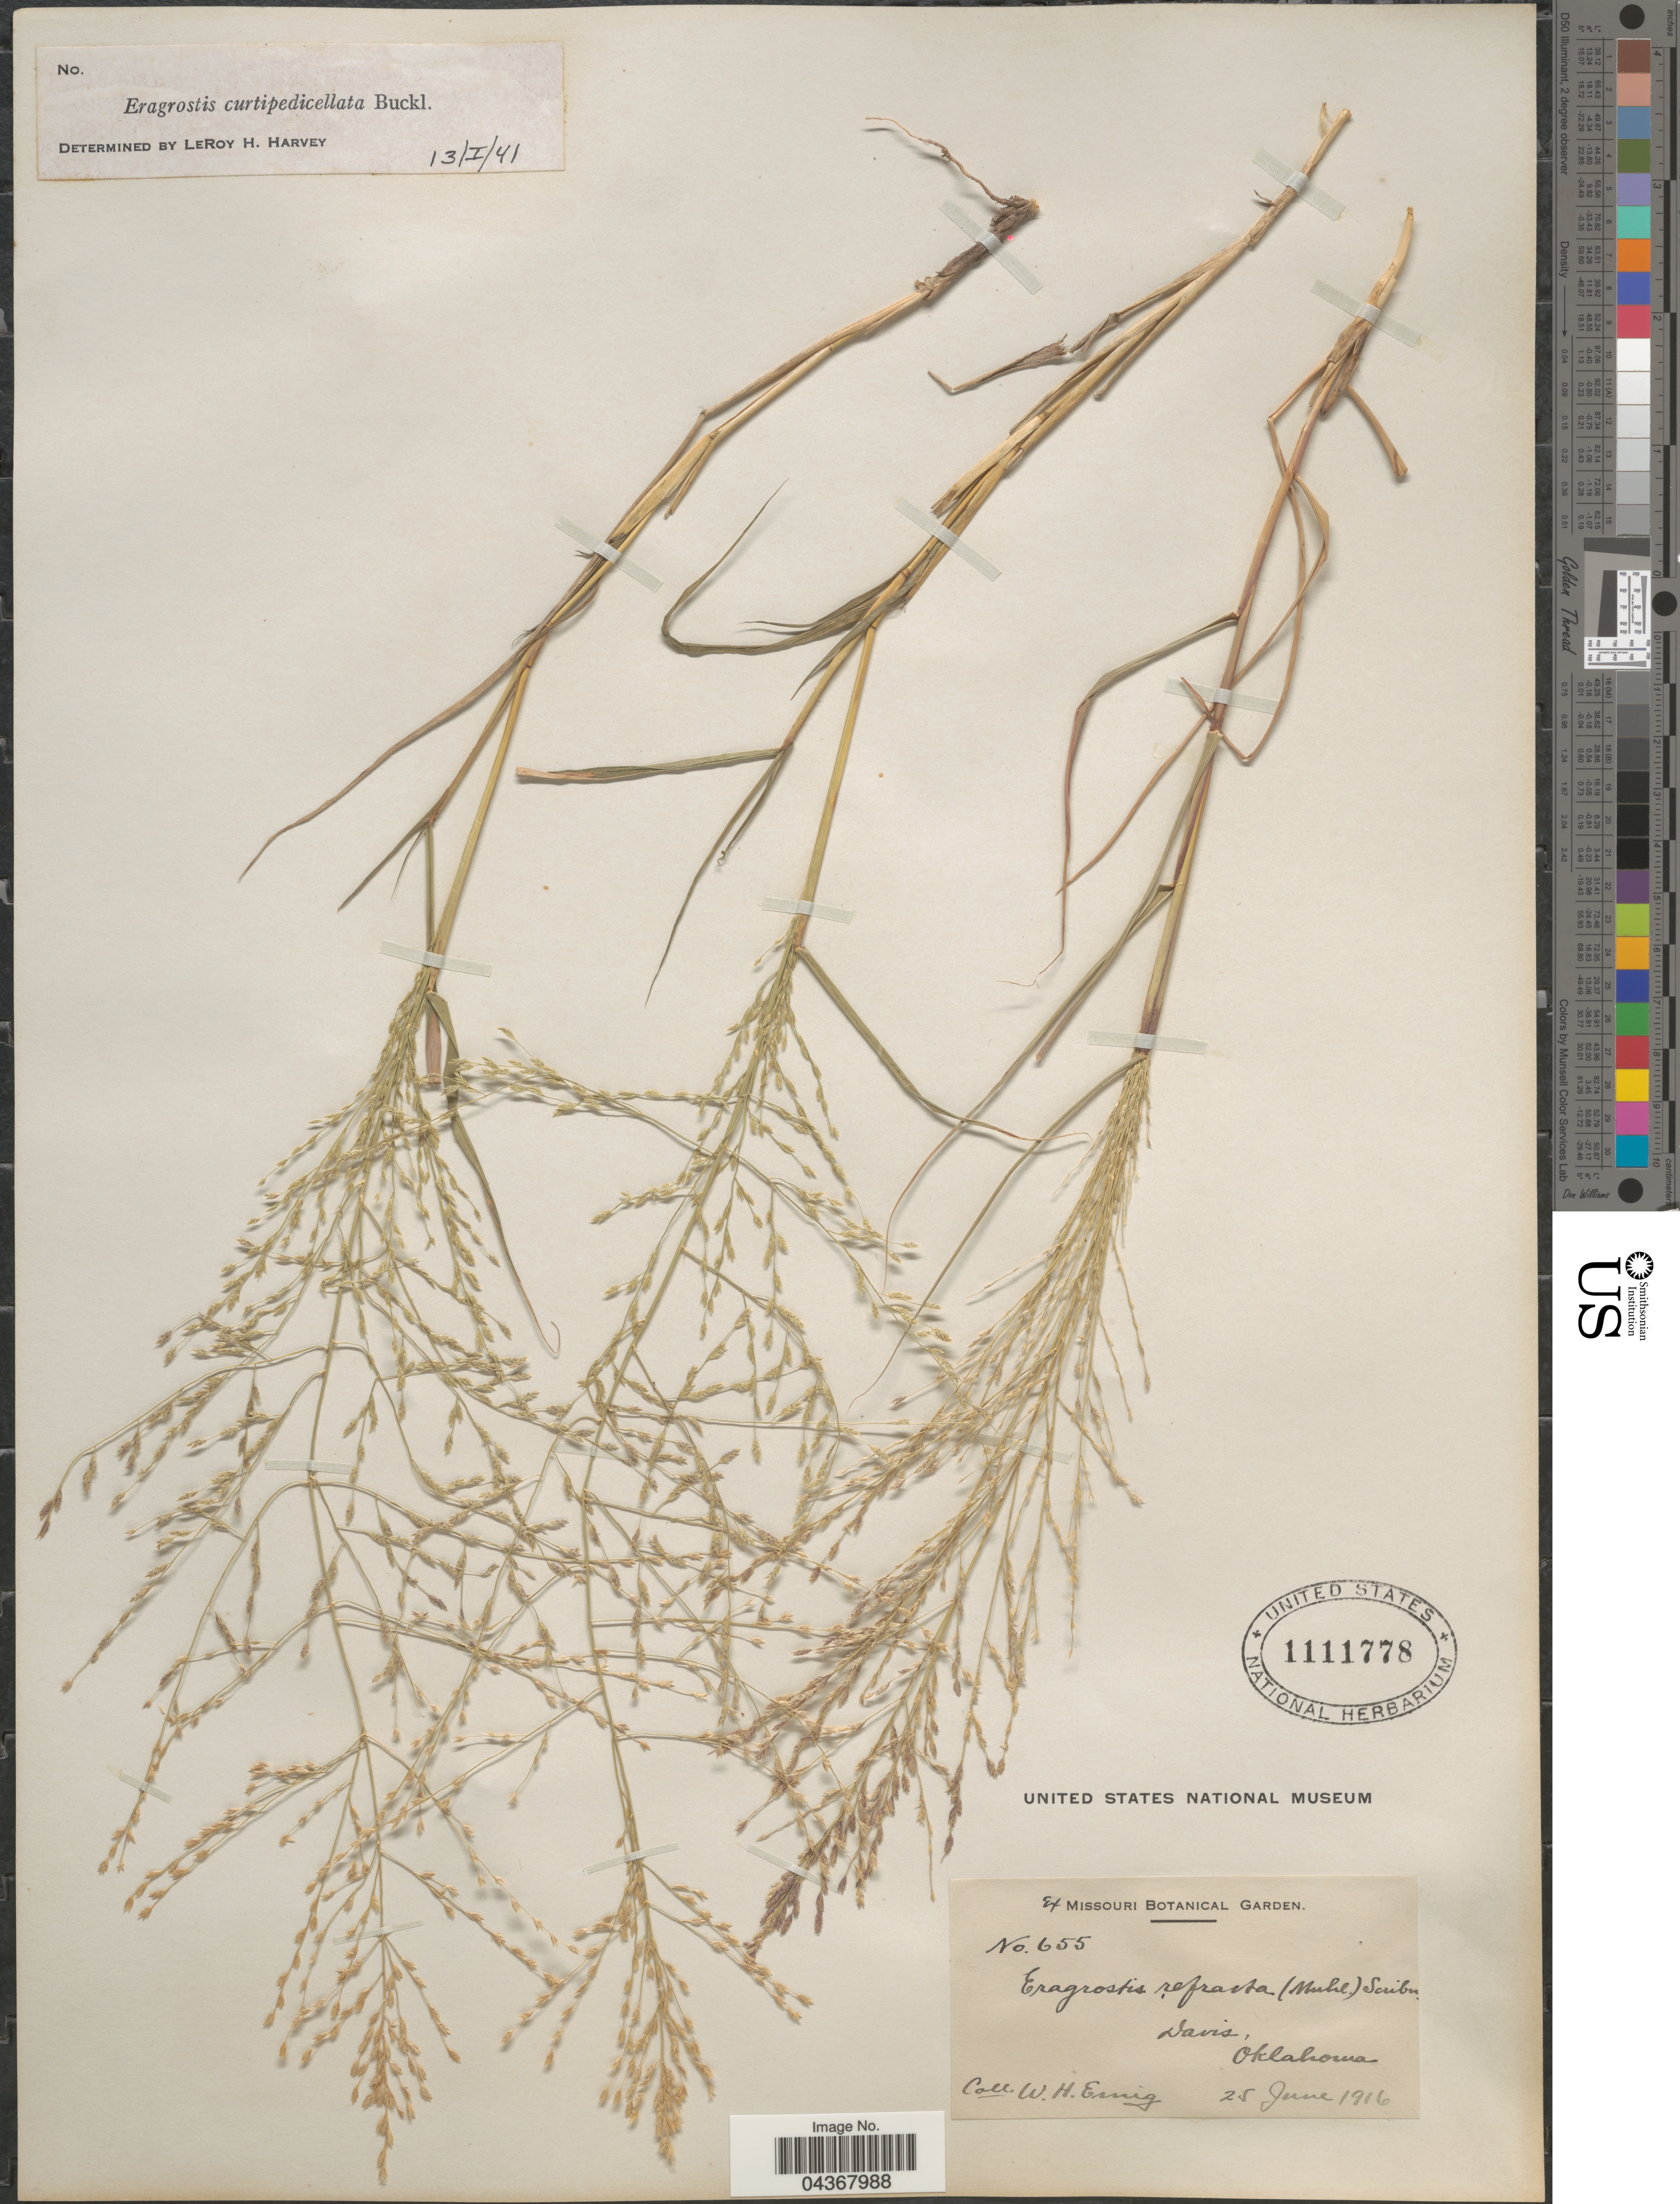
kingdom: Plantae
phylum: Tracheophyta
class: Liliopsida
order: Poales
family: Poaceae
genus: Eragrostis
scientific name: Eragrostis curtipedicellata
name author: Buckley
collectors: W. H. Emig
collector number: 655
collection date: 1916-06-25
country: United States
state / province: Oklahoma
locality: Davis.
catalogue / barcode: US 1111778